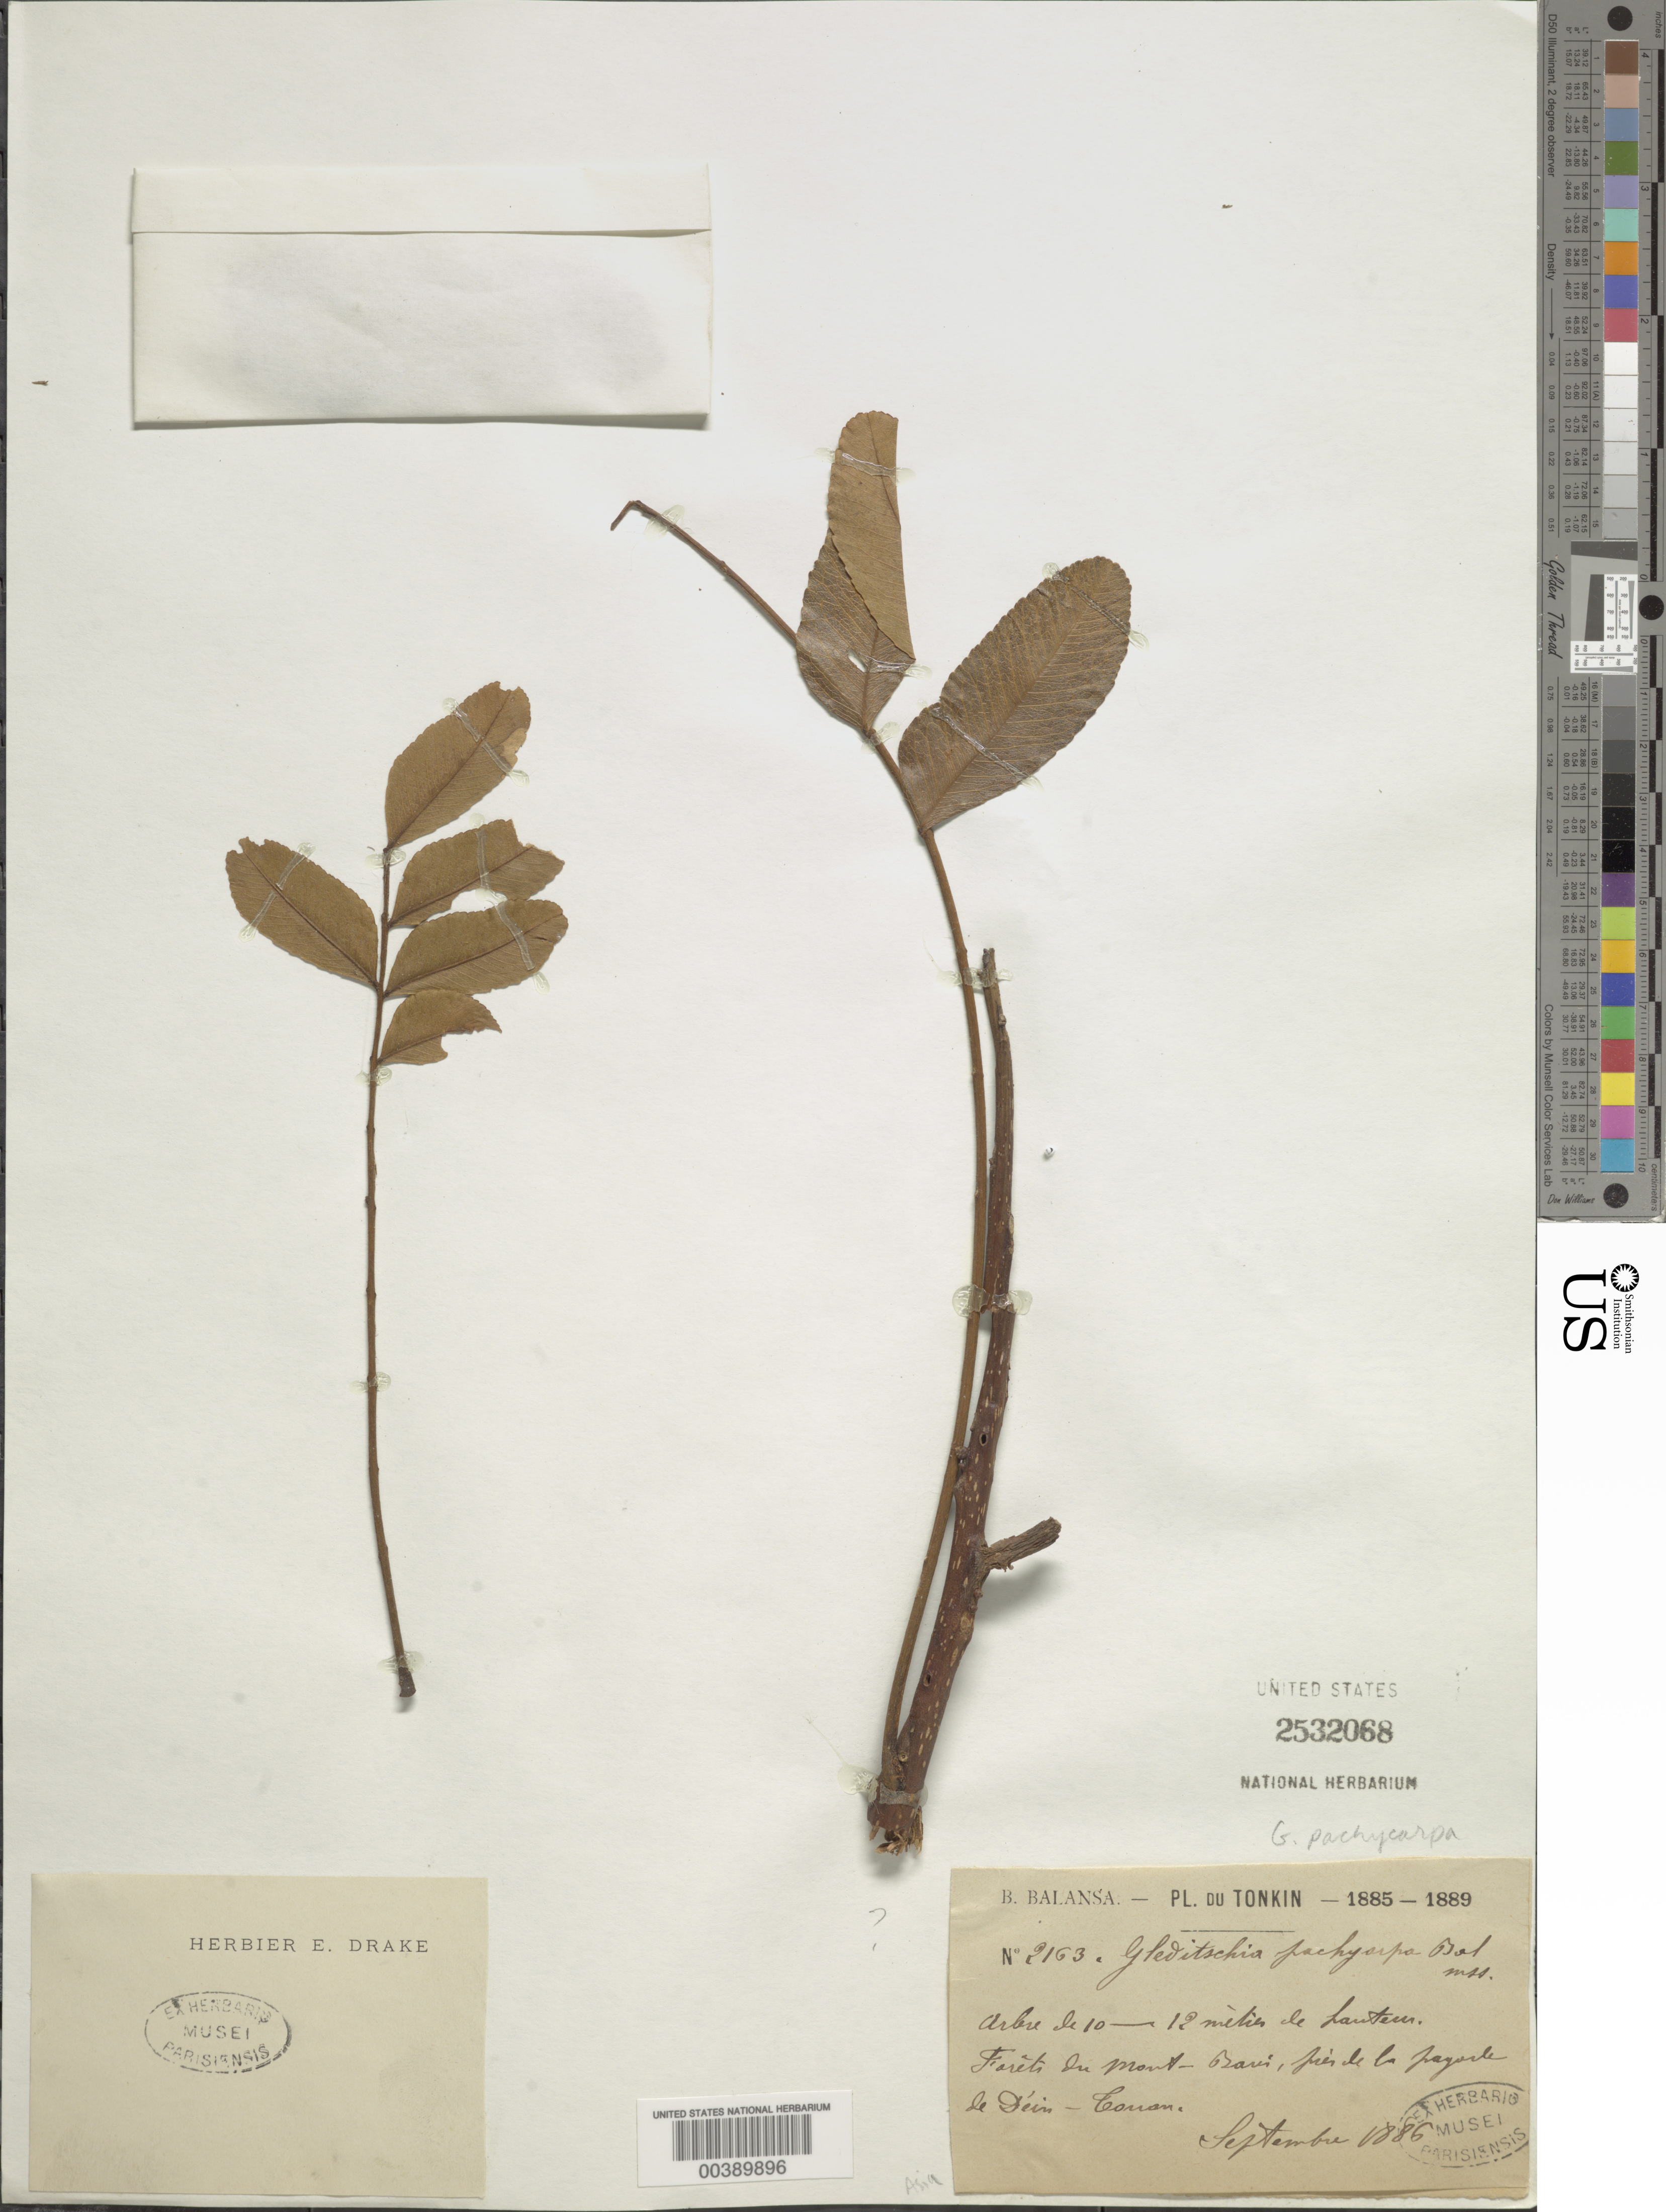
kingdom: Plantae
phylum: Tracheophyta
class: Magnoliopsida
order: Fabales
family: Fabaceae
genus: Gleditsia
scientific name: Gleditsia pachycarpa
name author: Balansa ex Gagnep.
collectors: B. Balansa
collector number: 2163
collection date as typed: Sep 1886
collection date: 1886-09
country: Vietnam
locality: Forets du mont-bani, pres de la payocle de dein-conan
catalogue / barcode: US 2532068